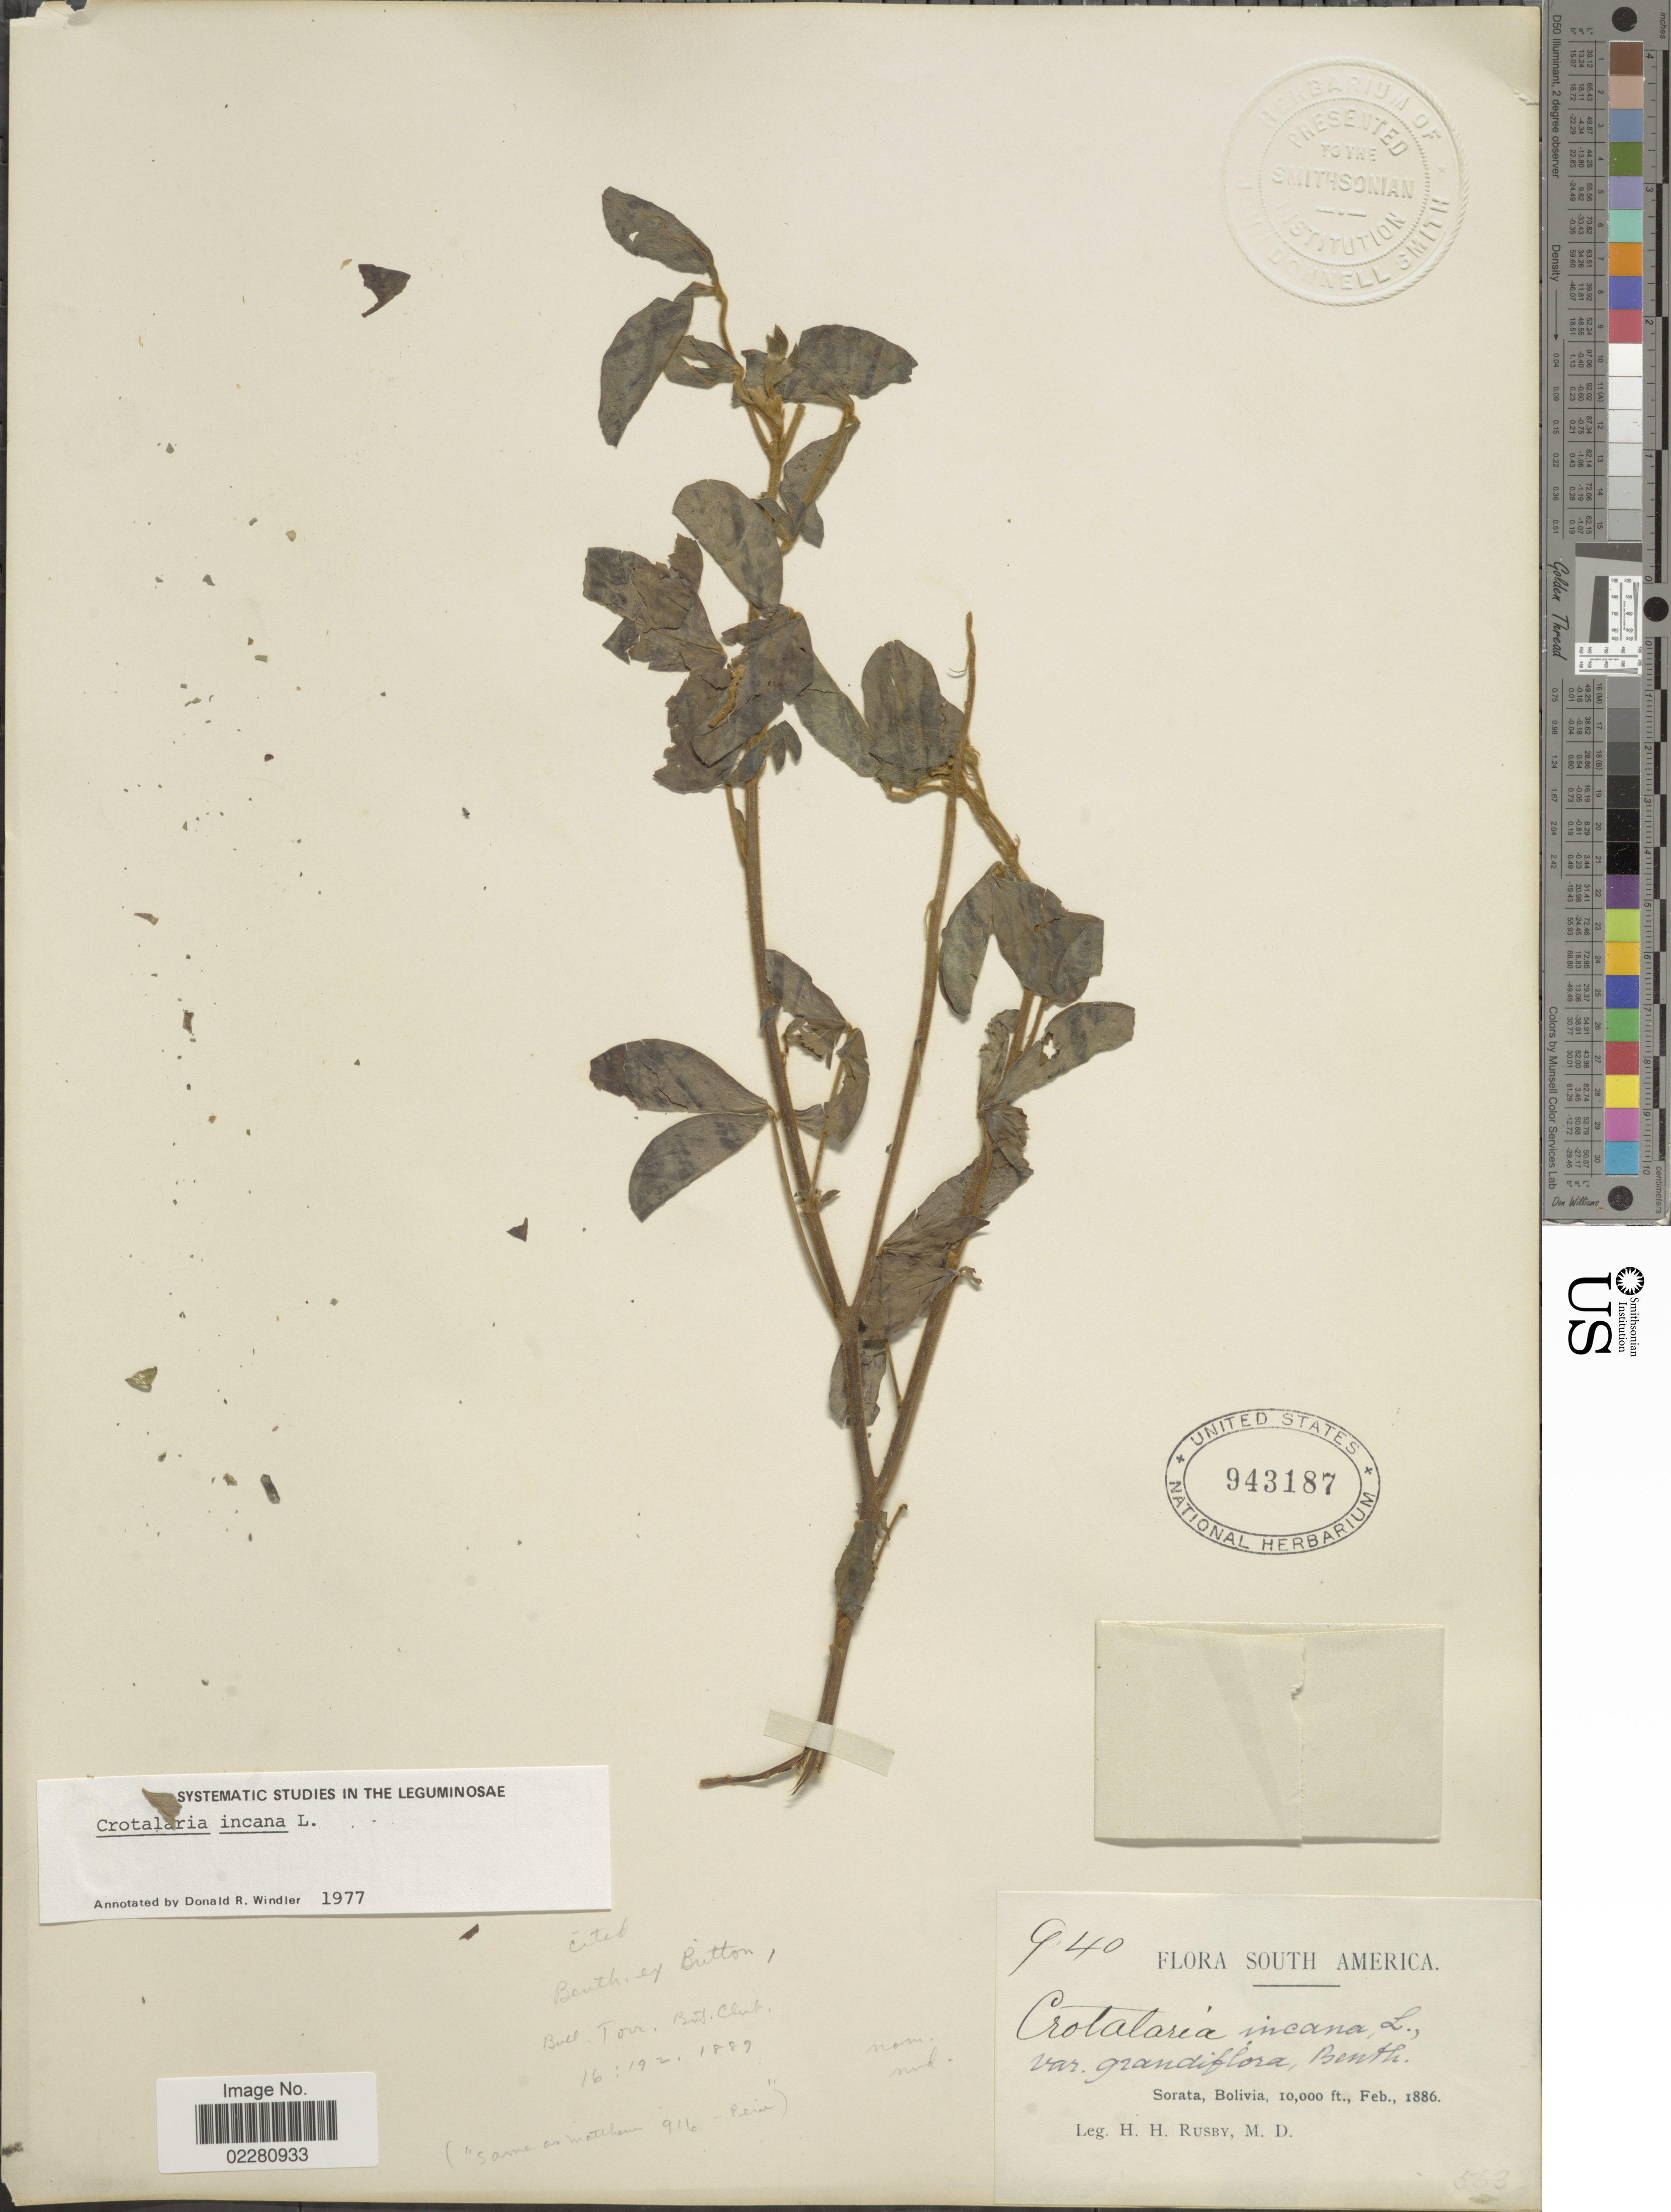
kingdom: Plantae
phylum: Tracheophyta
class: Magnoliopsida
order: Fabales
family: Fabaceae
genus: Crotalaria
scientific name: Crotalaria incana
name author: L.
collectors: H. H. Rusby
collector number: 940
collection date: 1886-02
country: Bolivia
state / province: La Páz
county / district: Larecaja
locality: Sorata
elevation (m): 3048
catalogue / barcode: US 943187